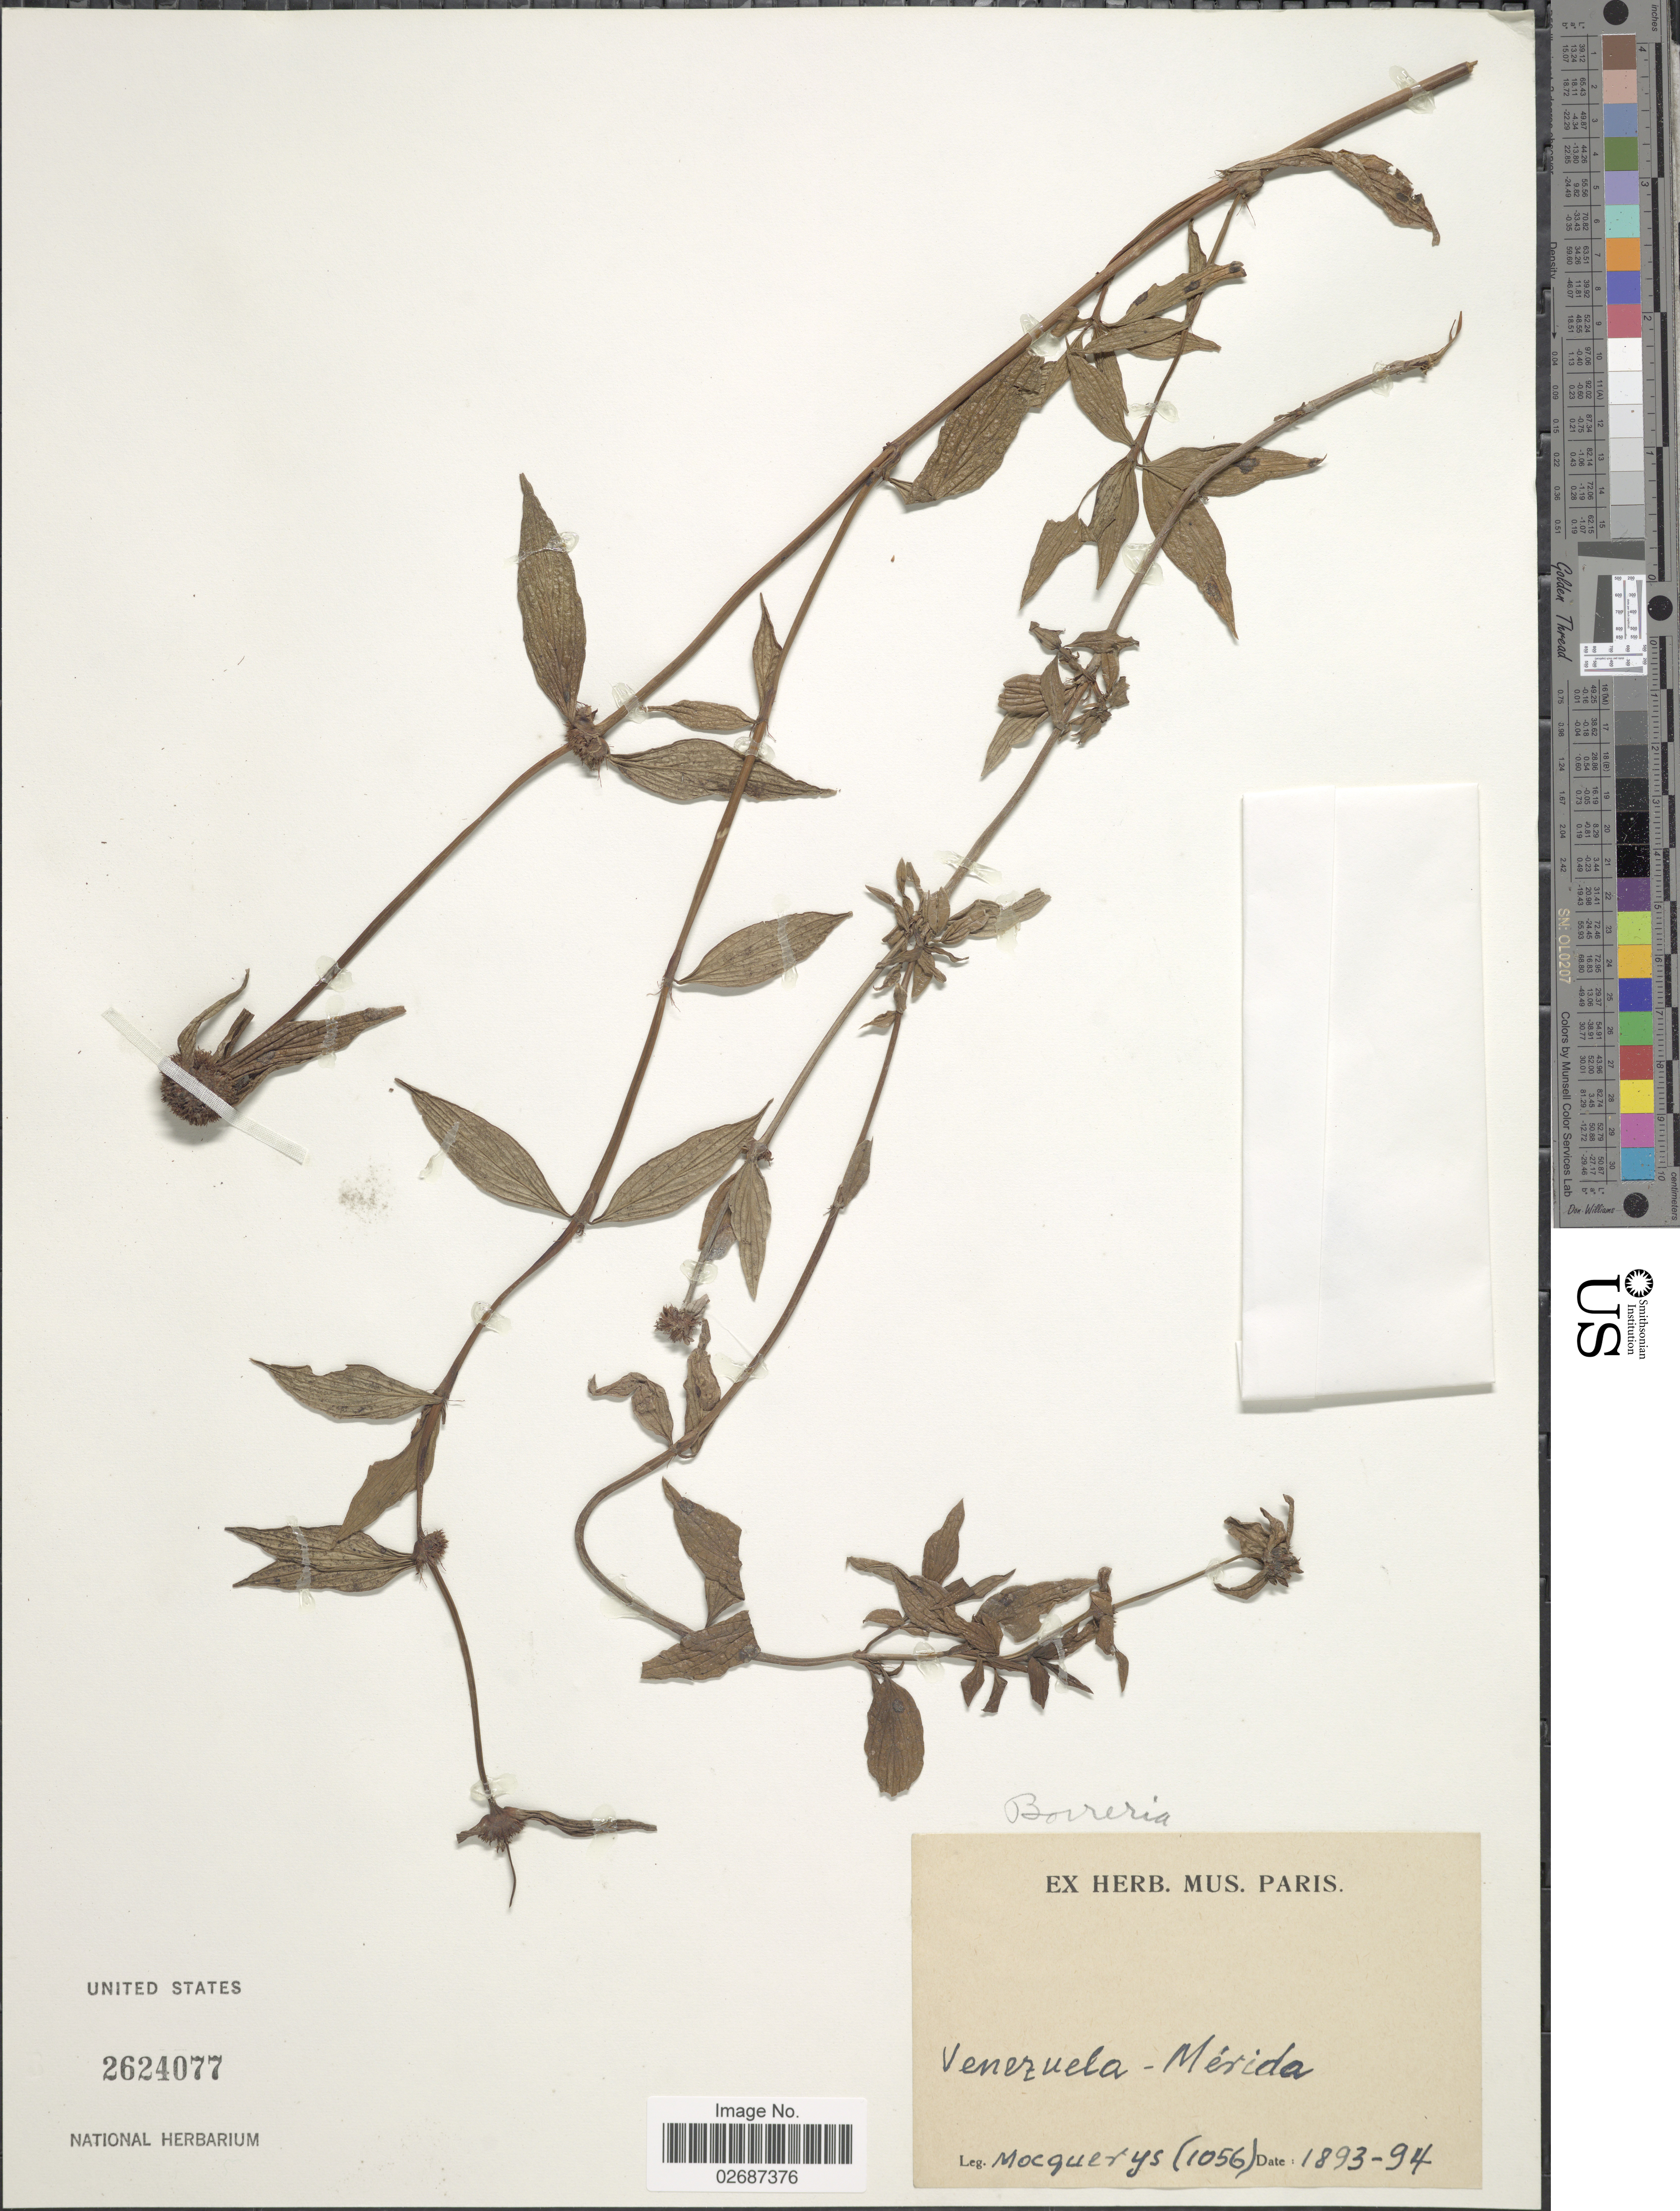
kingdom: Plantae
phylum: Tracheophyta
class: Magnoliopsida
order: Gentianales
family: Rubiaceae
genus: Borreria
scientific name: Borreria sp.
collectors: A. Mocquerys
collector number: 1056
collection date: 1893/1894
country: Venezuela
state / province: Mérida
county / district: Libertador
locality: Mérida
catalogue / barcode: US 2624077